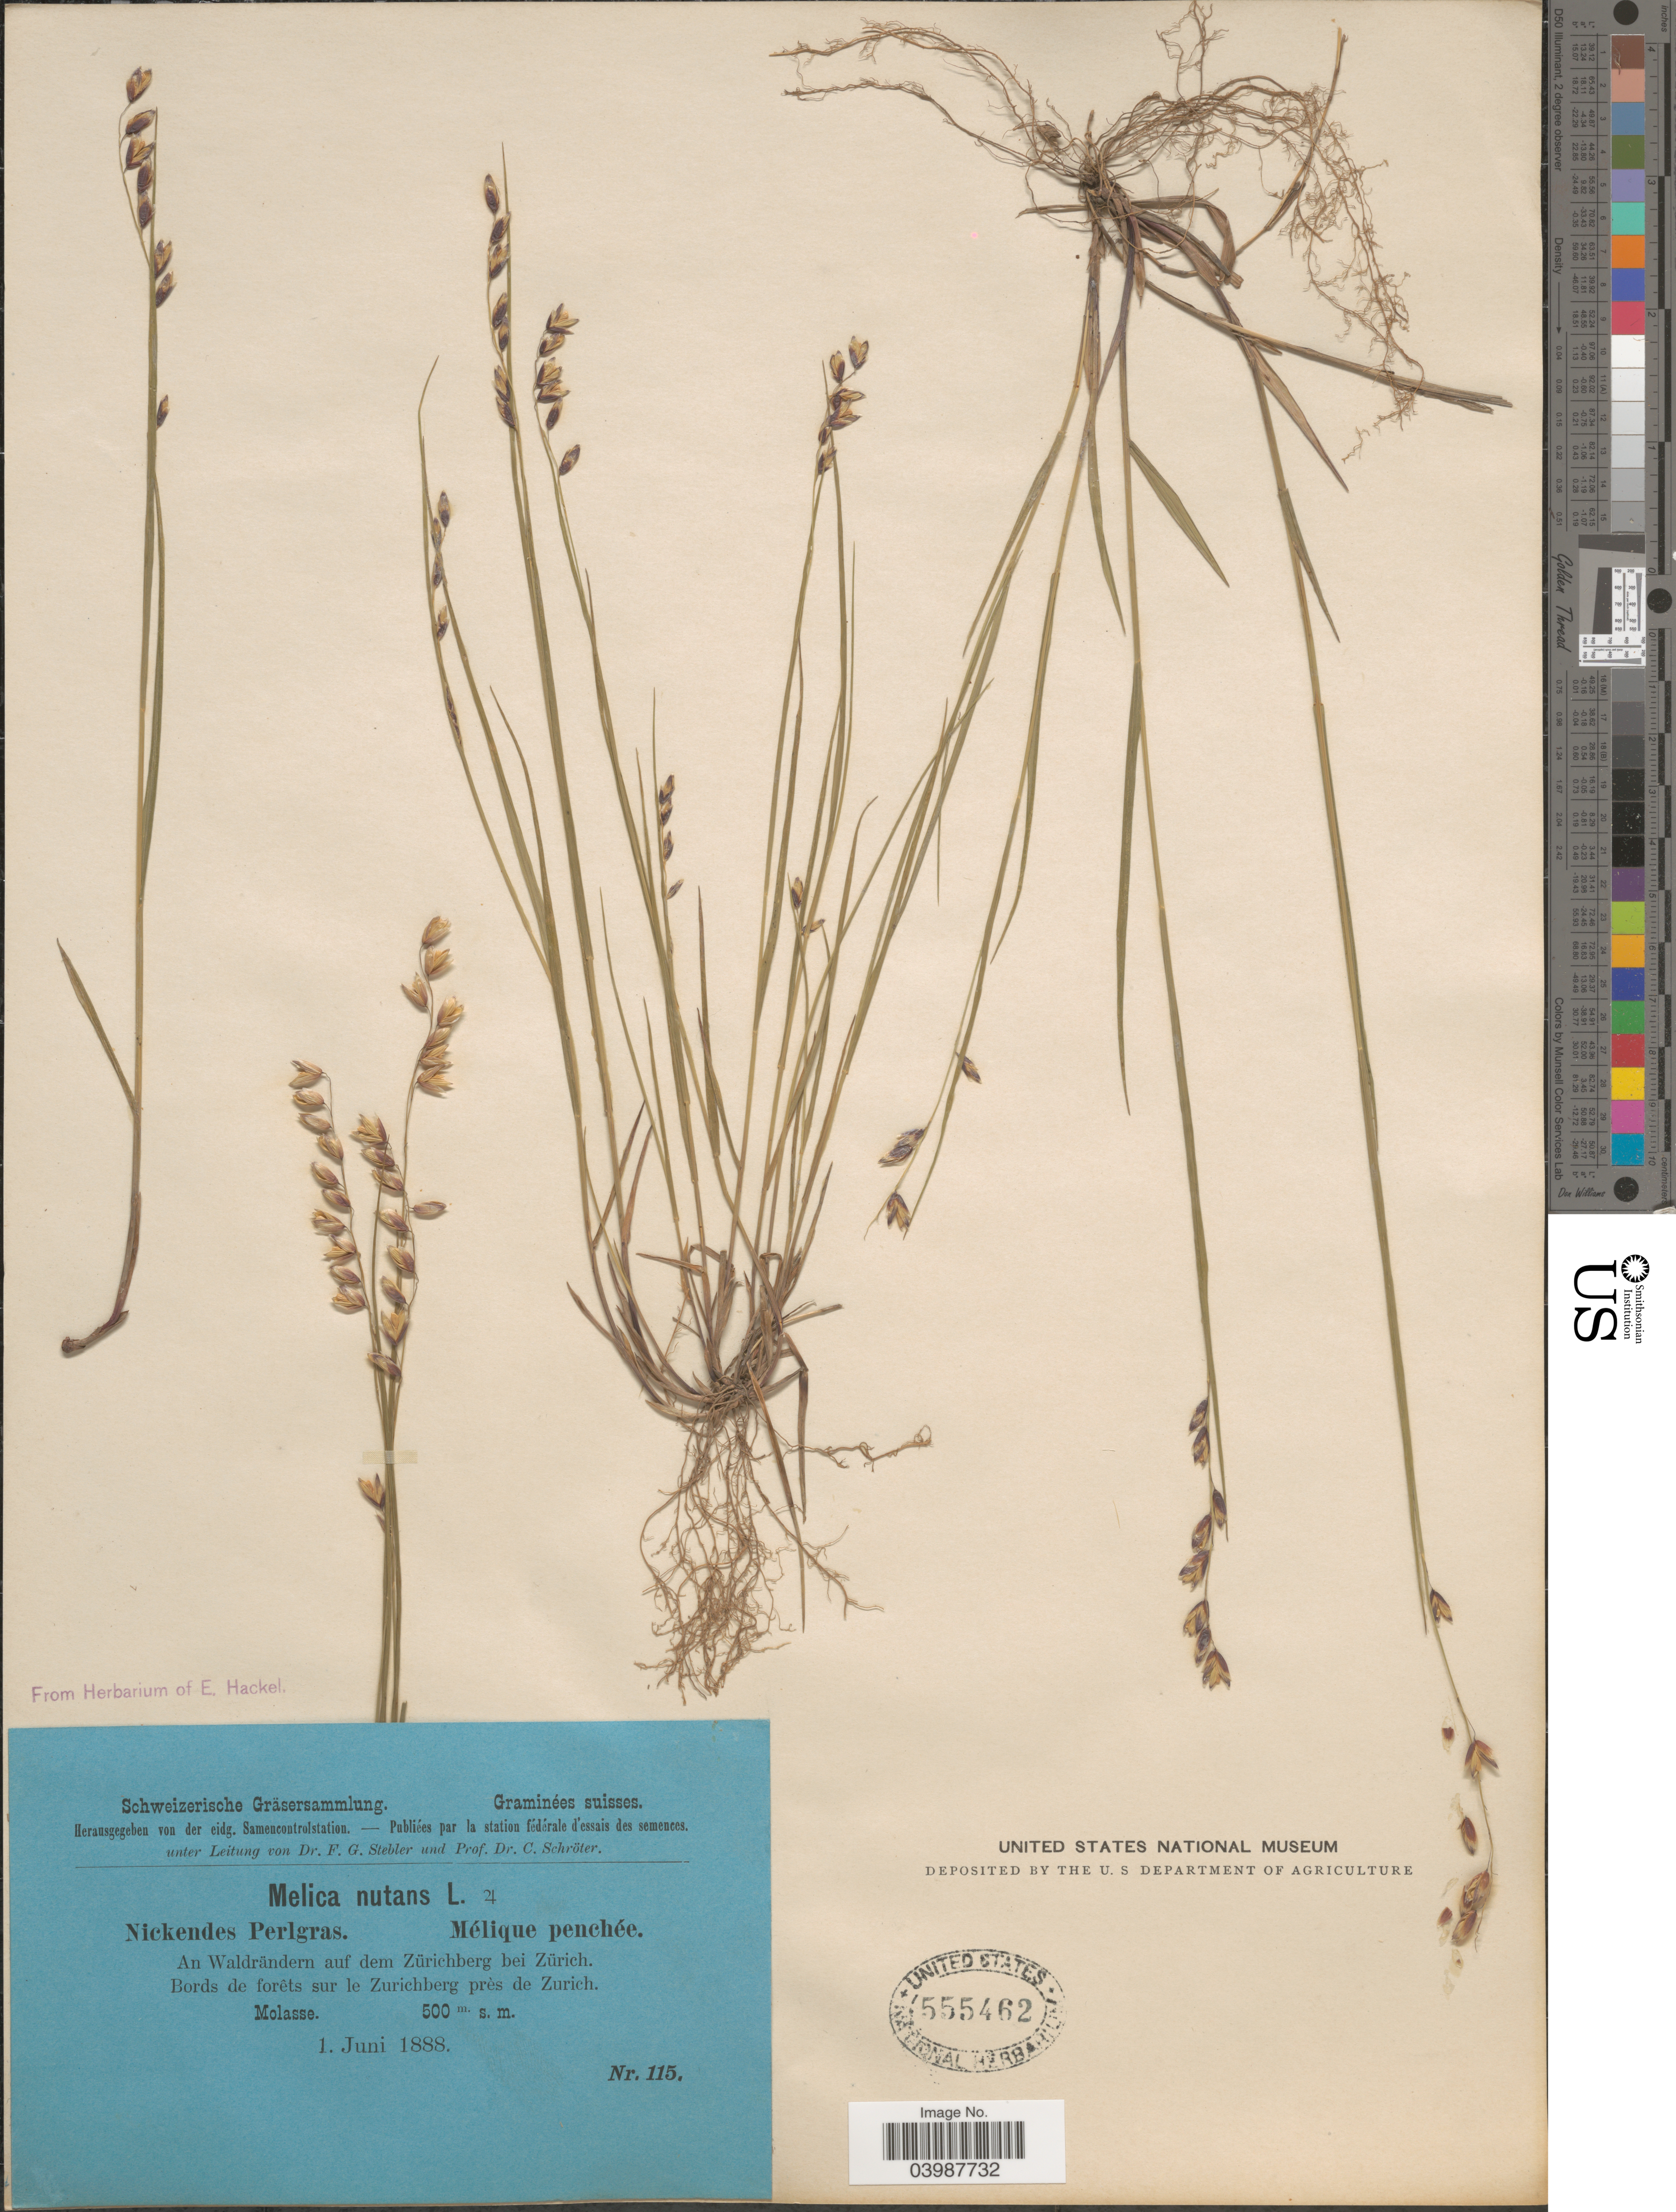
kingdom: Plantae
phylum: Tracheophyta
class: Liliopsida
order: Poales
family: Poaceae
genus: Melica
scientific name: Melica nutans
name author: L.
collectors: Stebler, F.G. & Schröter, C.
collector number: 115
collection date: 1888-06-01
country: Switzerland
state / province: Zurich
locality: An Waldrändern auf dem Zürichberg bei Zürich. Bords de forêts sur le Zurichberg près de Zurich. Molasse.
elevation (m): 500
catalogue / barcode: US 555462